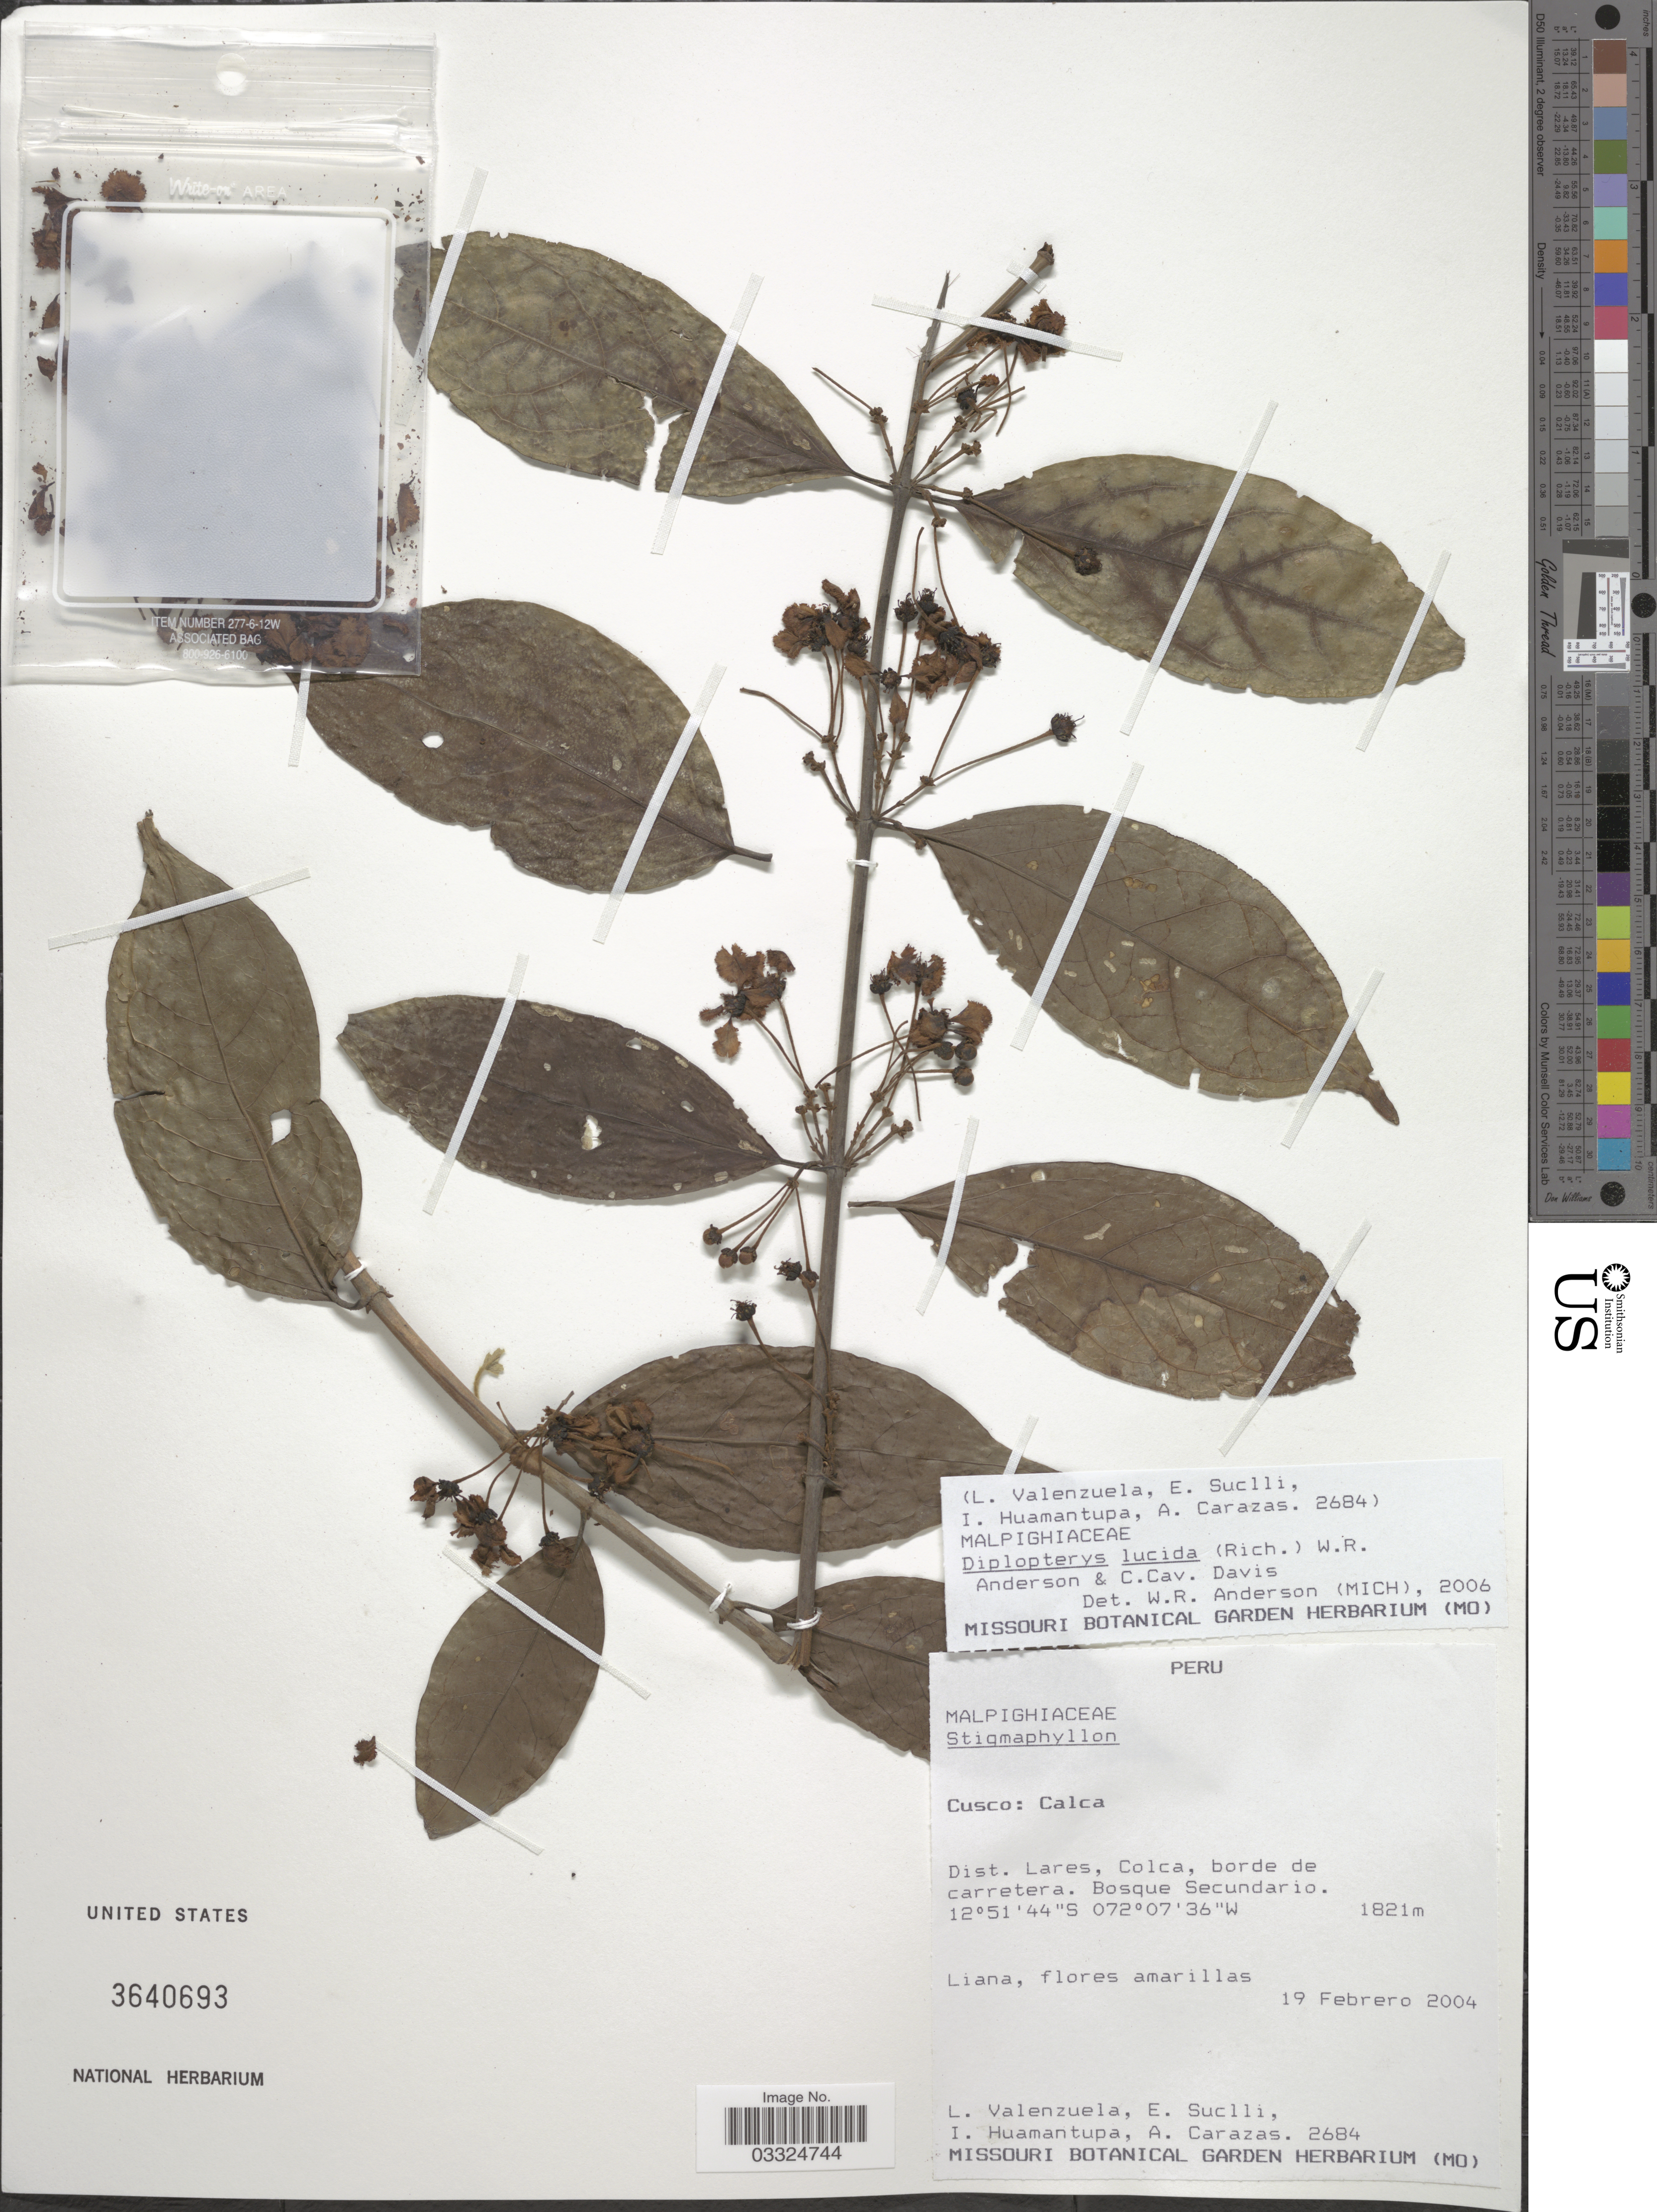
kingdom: Plantae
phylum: Tracheophyta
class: Magnoliopsida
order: Malpighiales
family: Malpighiaceae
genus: Diplopterys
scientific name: Diplopterys lucida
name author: (Nied.) W.R. Anderson & C. Davis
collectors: L. Valenzuela, E. Suclli, I. Huamantupa & A. Carazas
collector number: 2684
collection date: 2004-02-19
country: Peru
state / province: Cusco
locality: Calca. Dist. Lares, Colca, borde de carretera.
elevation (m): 1821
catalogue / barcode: US 3640693